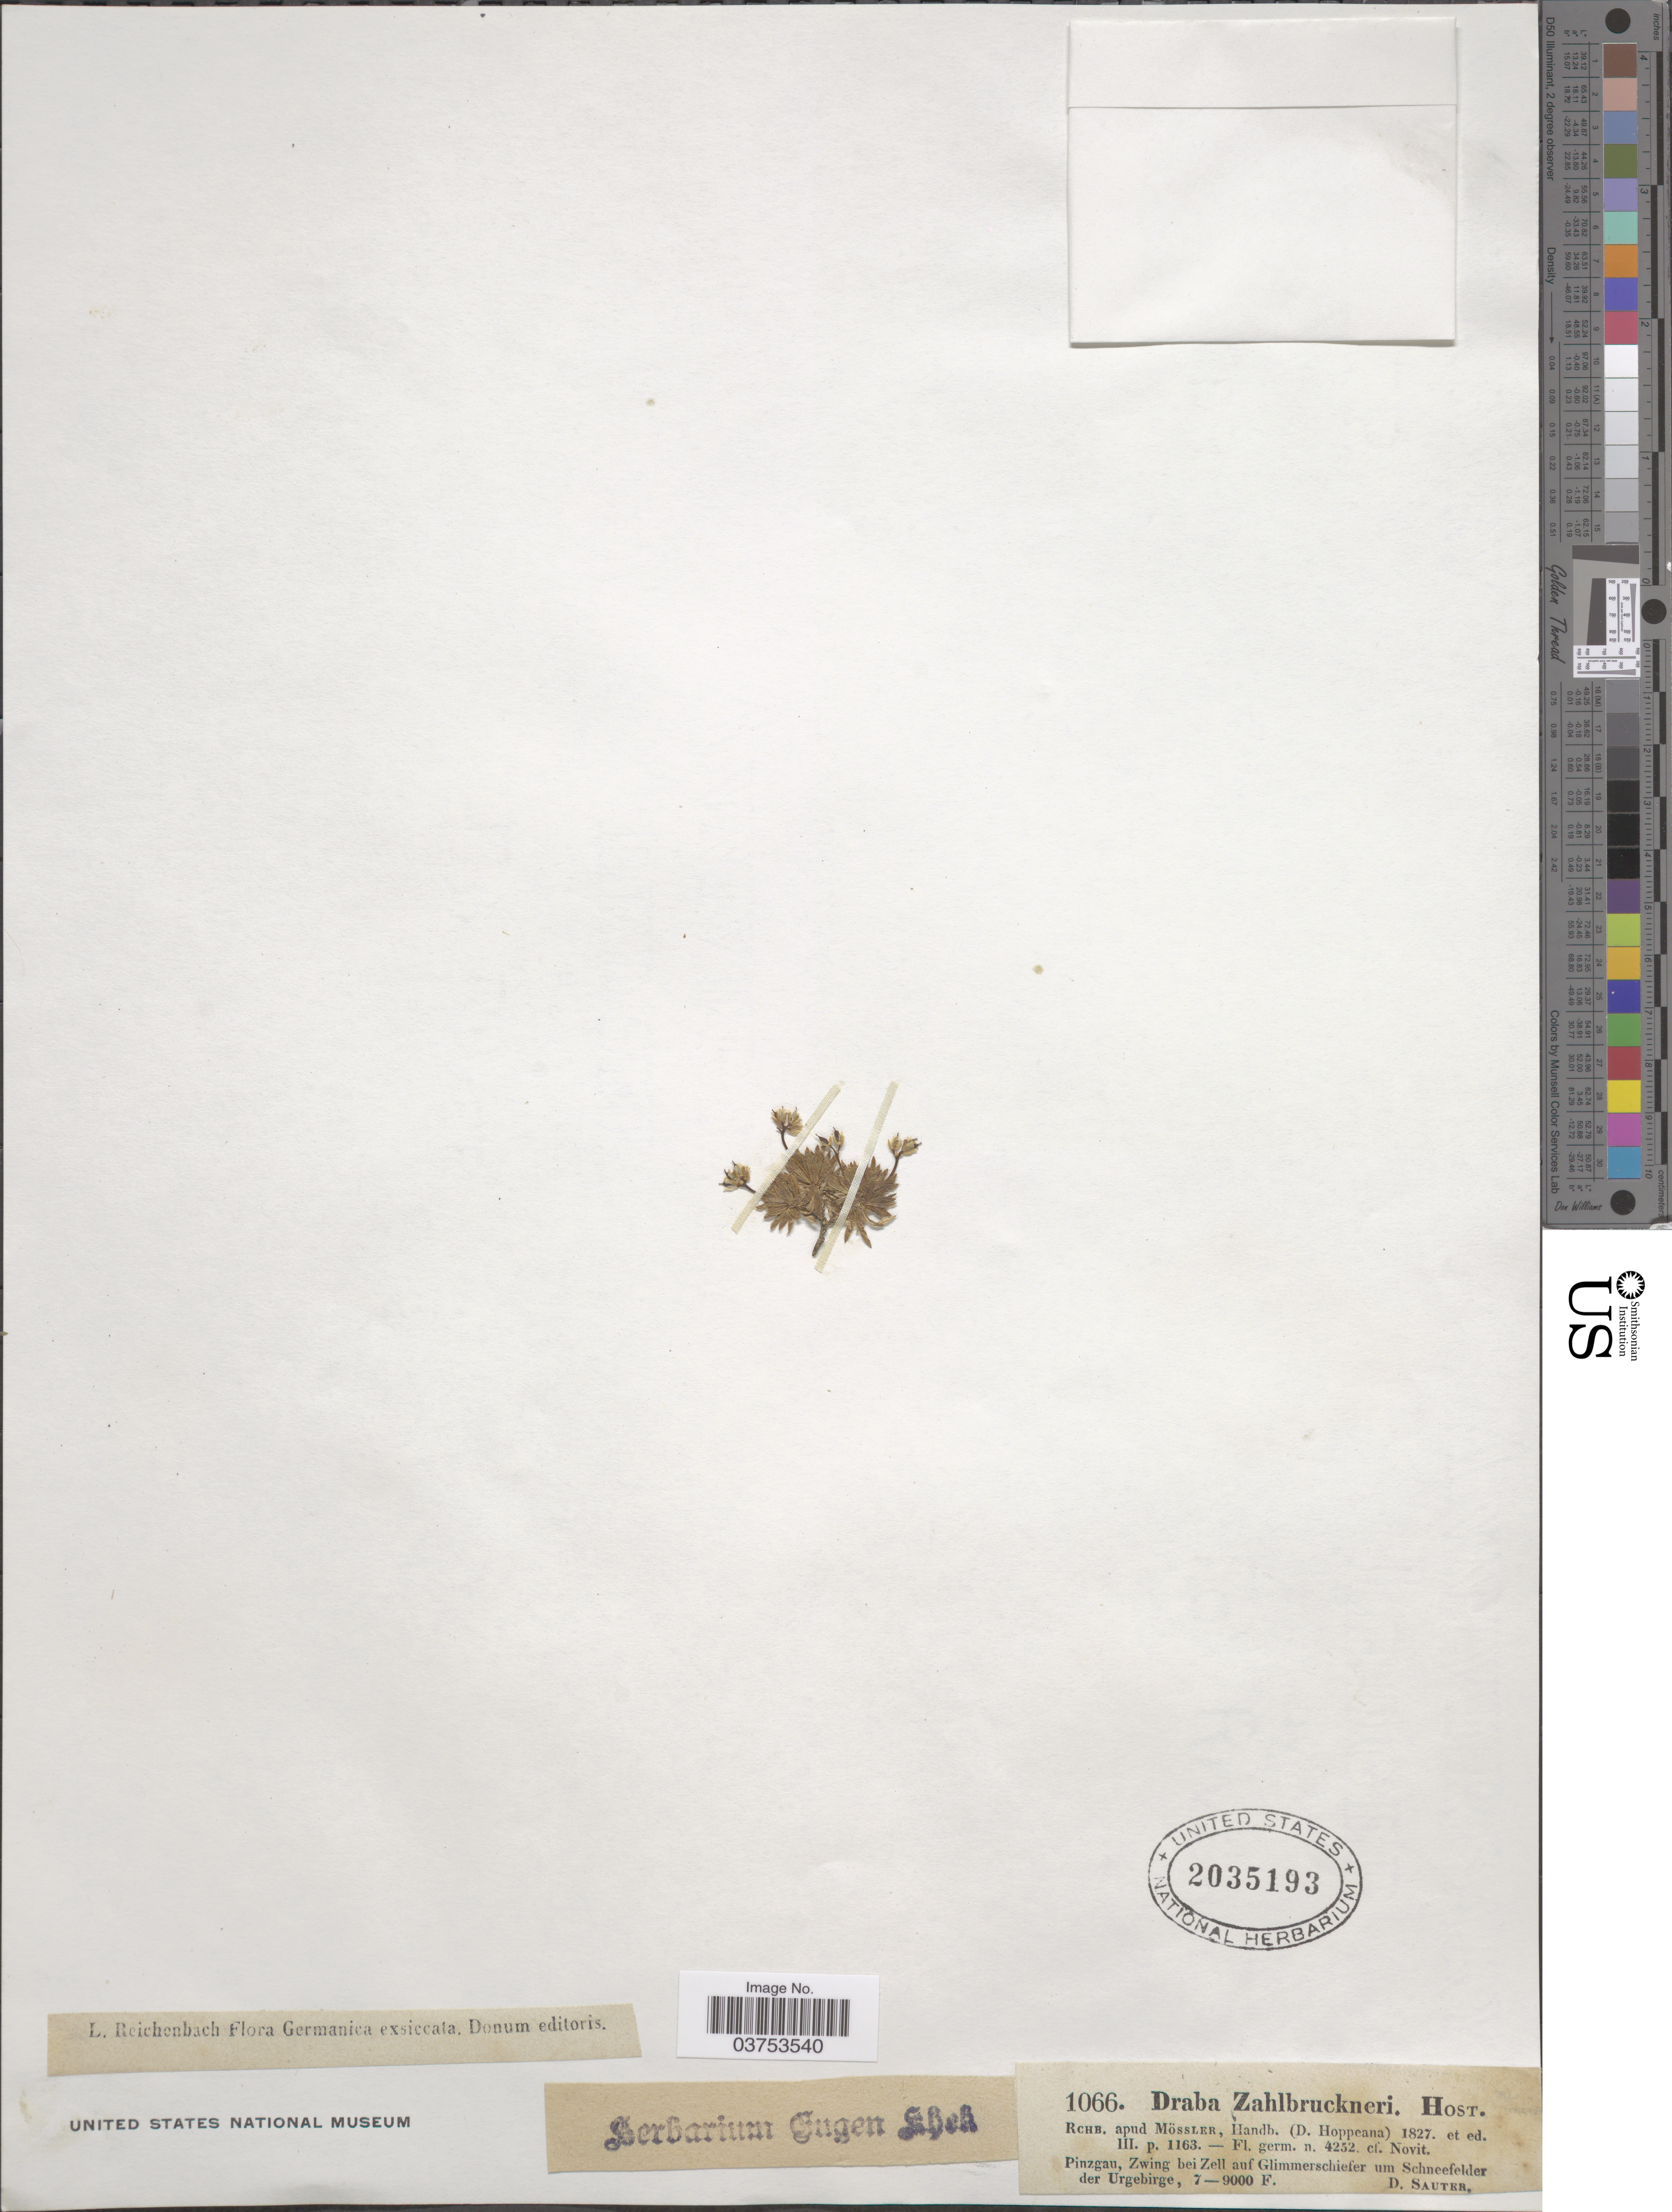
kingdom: Plantae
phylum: Tracheophyta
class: Magnoliopsida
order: Brassicales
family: Brassicaceae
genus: Draba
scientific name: Draba zahlbruckneri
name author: Host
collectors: D. Sauter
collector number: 1066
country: Austria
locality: Pinzgau, Zwing bei Zell auf Glimmerschiefer um Schneefelder der Urgebirge.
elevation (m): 2134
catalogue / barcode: US 2035193